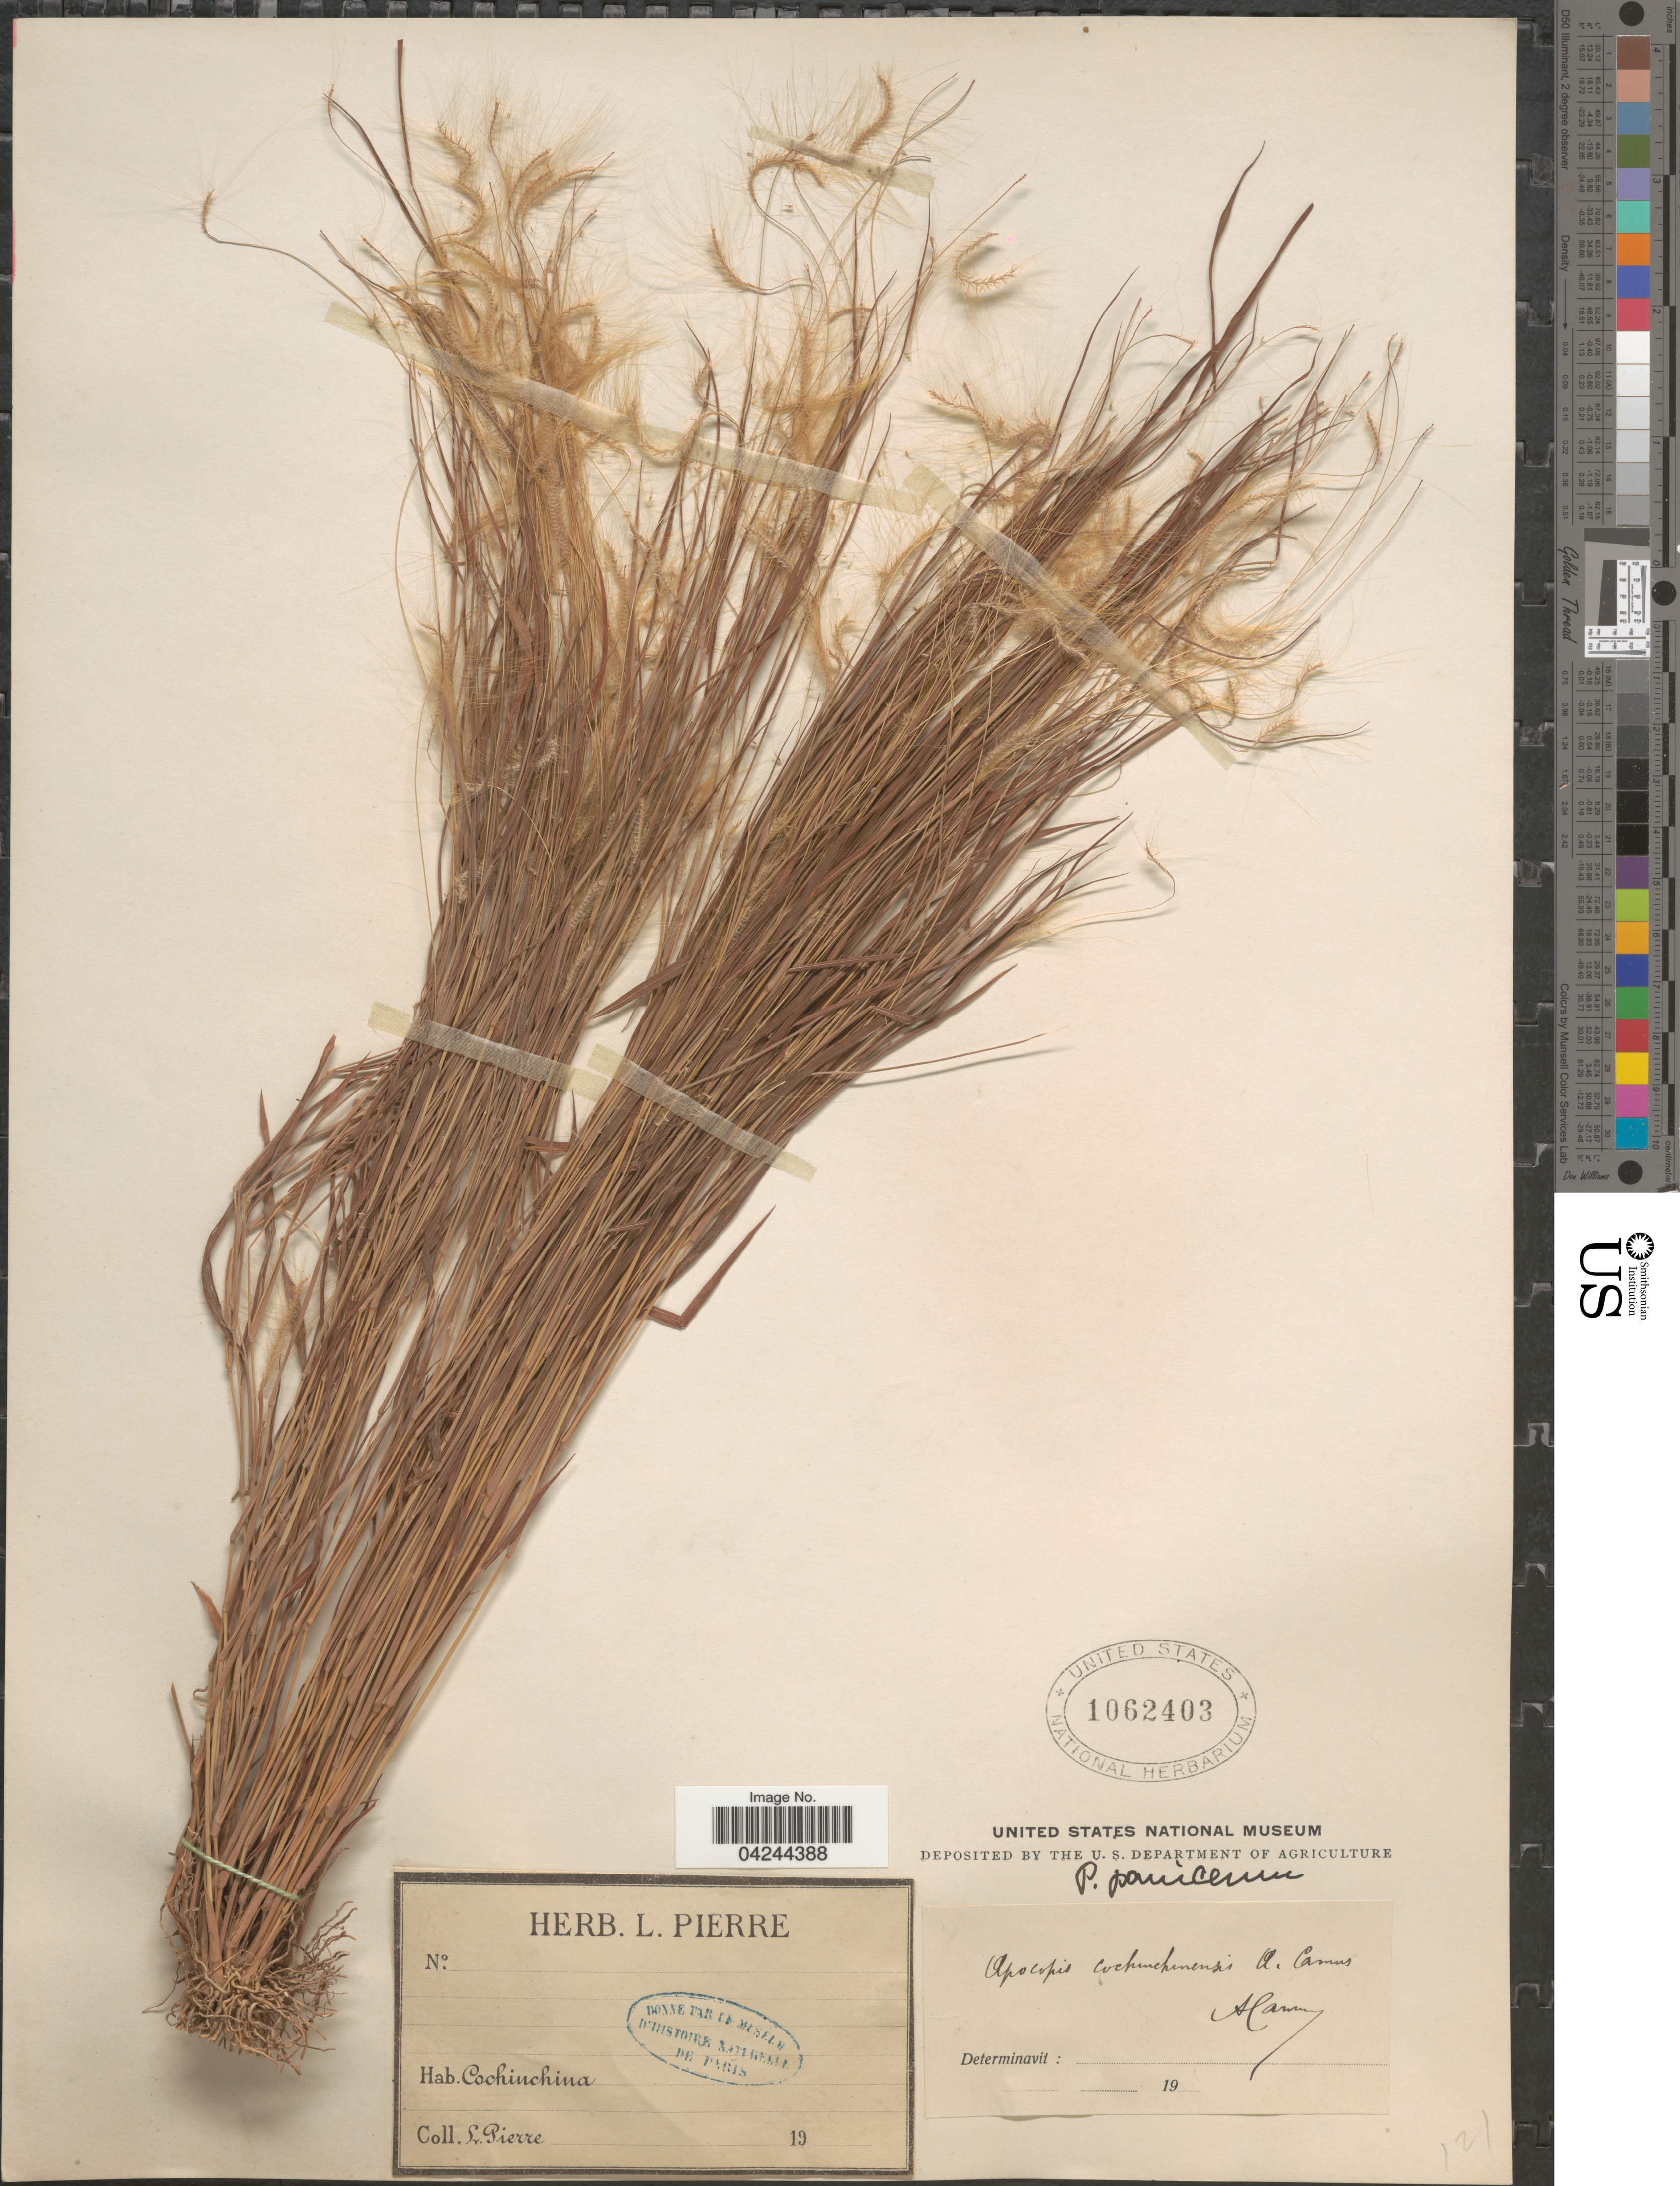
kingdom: Plantae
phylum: Tracheophyta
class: Liliopsida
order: Poales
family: Poaceae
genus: Pogonatherum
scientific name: Pogonatherum crinitum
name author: (Thunb.) Kunth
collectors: L. Pierre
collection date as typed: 19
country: Vietnam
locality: Cochinchina.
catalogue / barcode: US 1062403